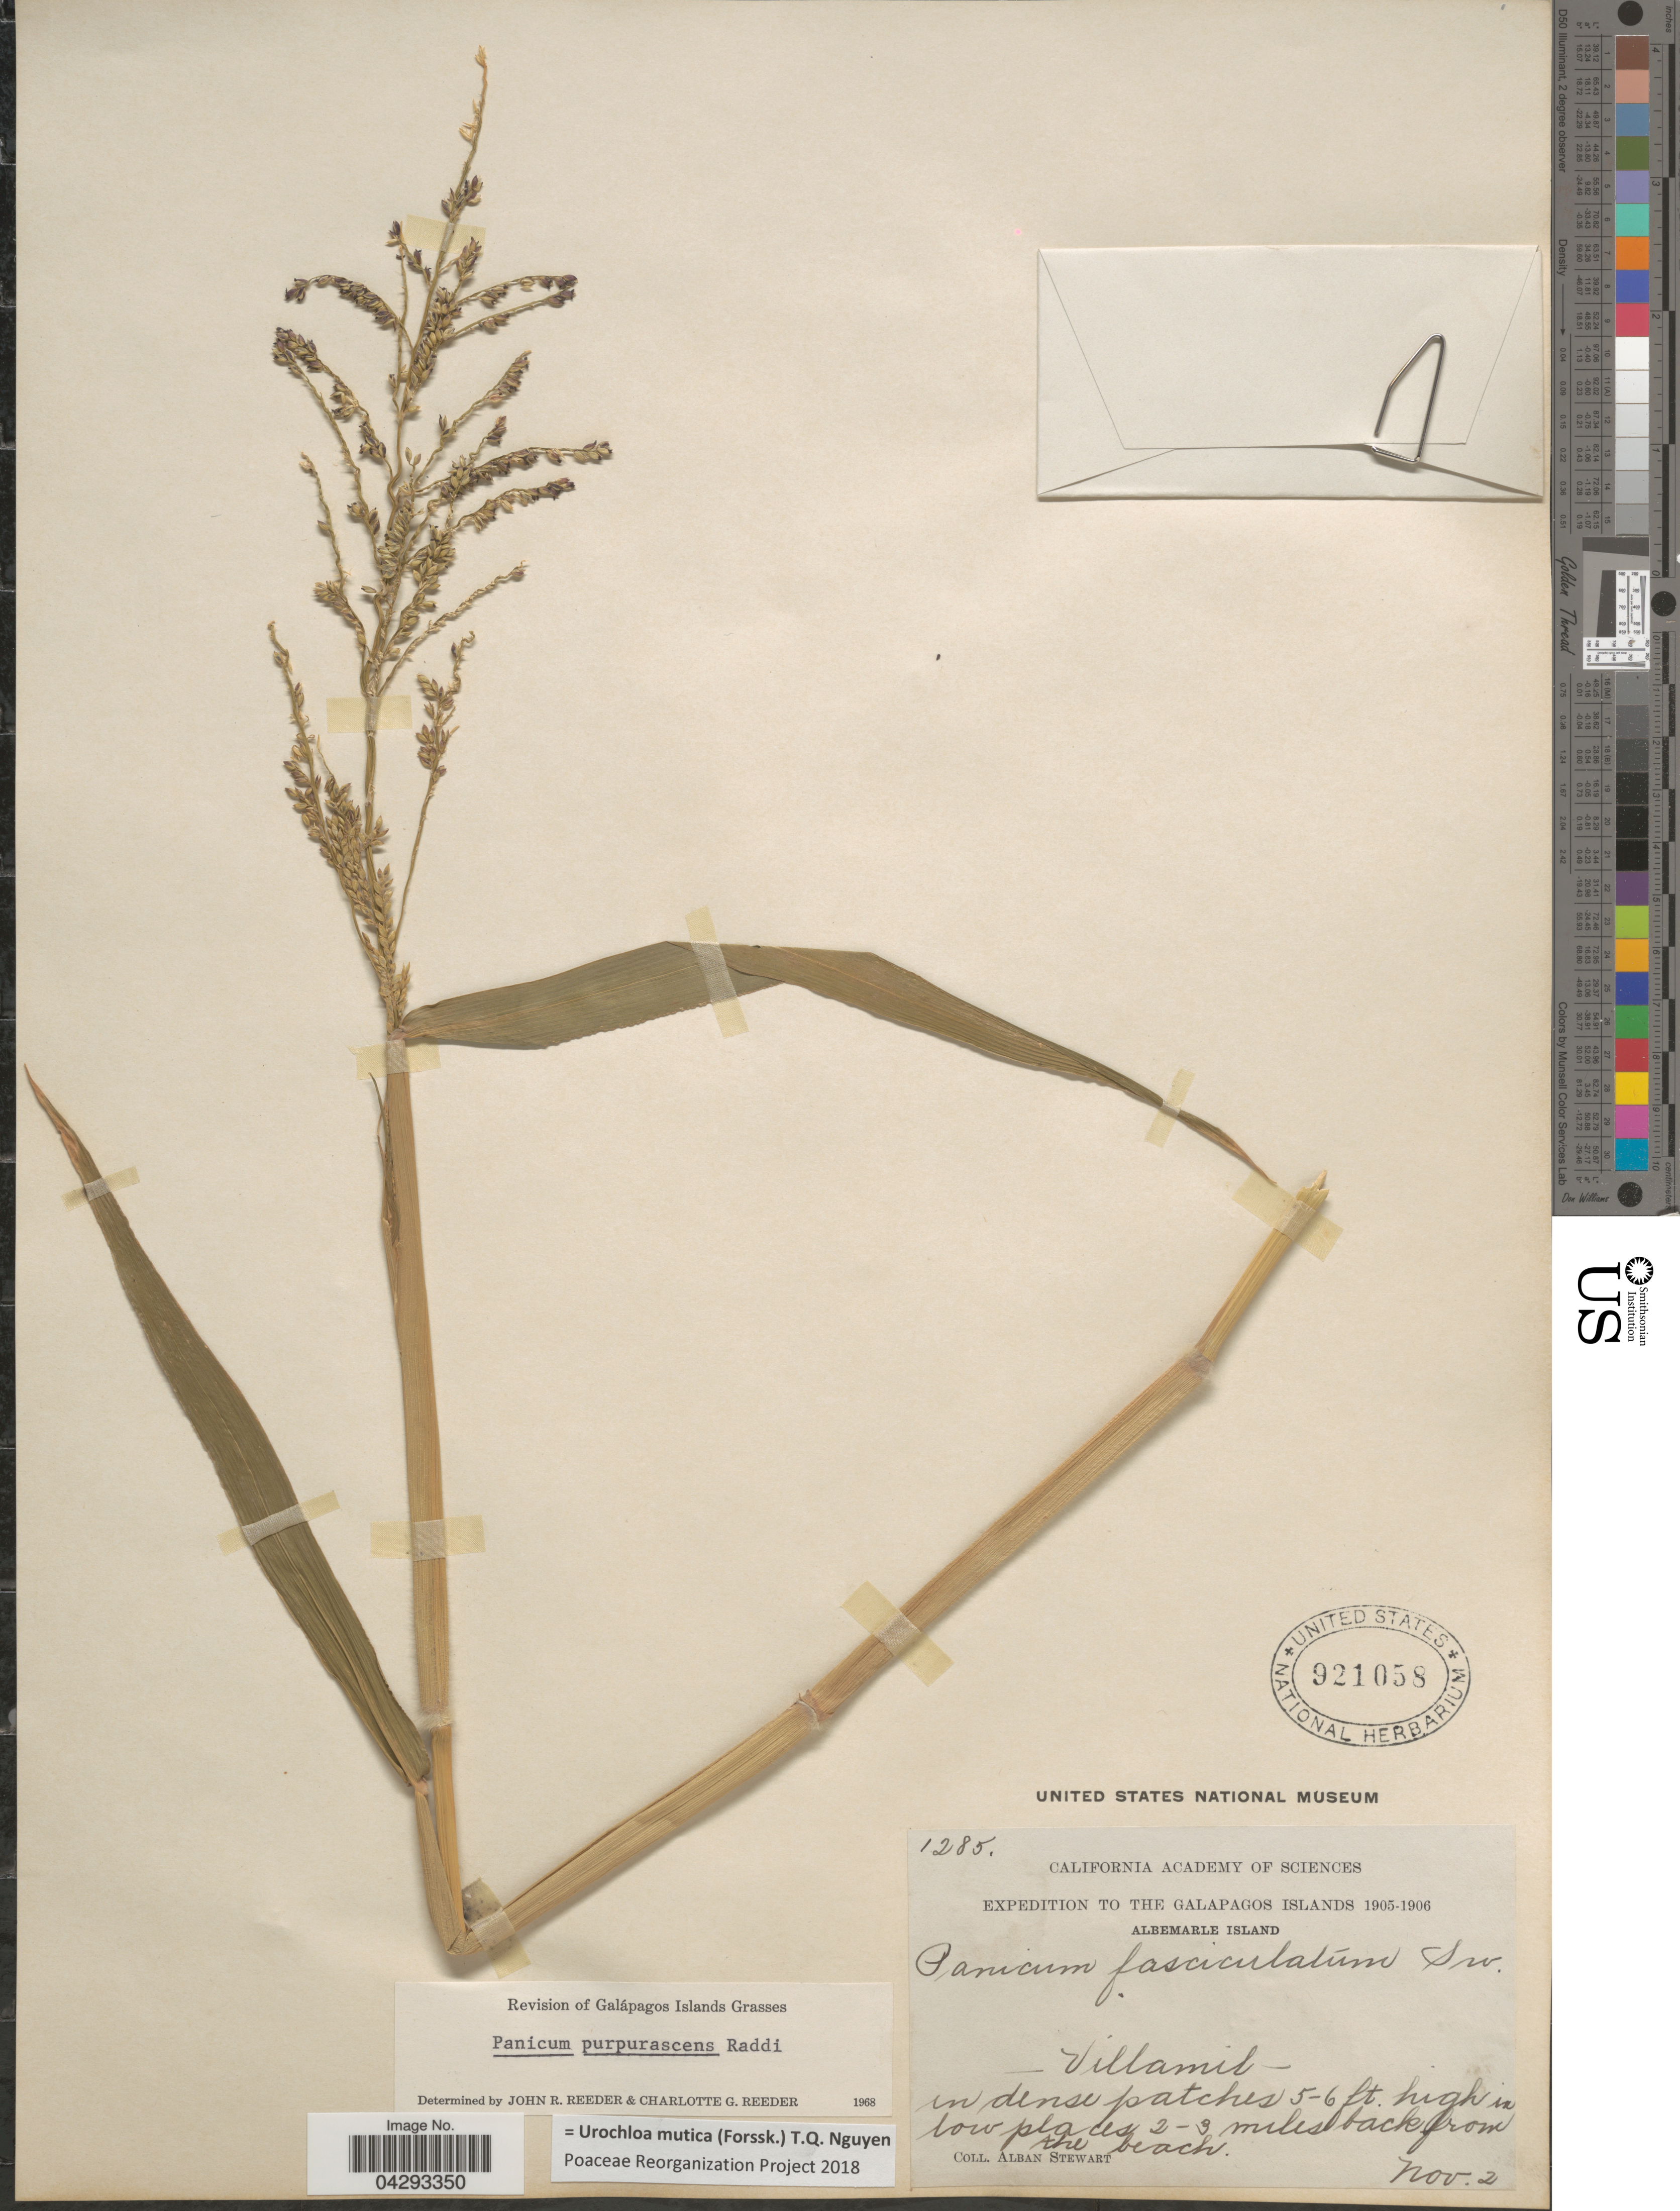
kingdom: Plantae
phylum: Tracheophyta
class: Liliopsida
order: Poales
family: Poaceae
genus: Urochloa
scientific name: Urochloa mutica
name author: (Forssk.) T.Q. Nguyen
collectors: A. Stewart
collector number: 1285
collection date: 1905-11-02/1906-11-02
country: Ecuador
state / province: Colón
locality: Expedition To The Galapagos Islands 1905-1906. Albemarle Island. Villamil.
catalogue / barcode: US 921058